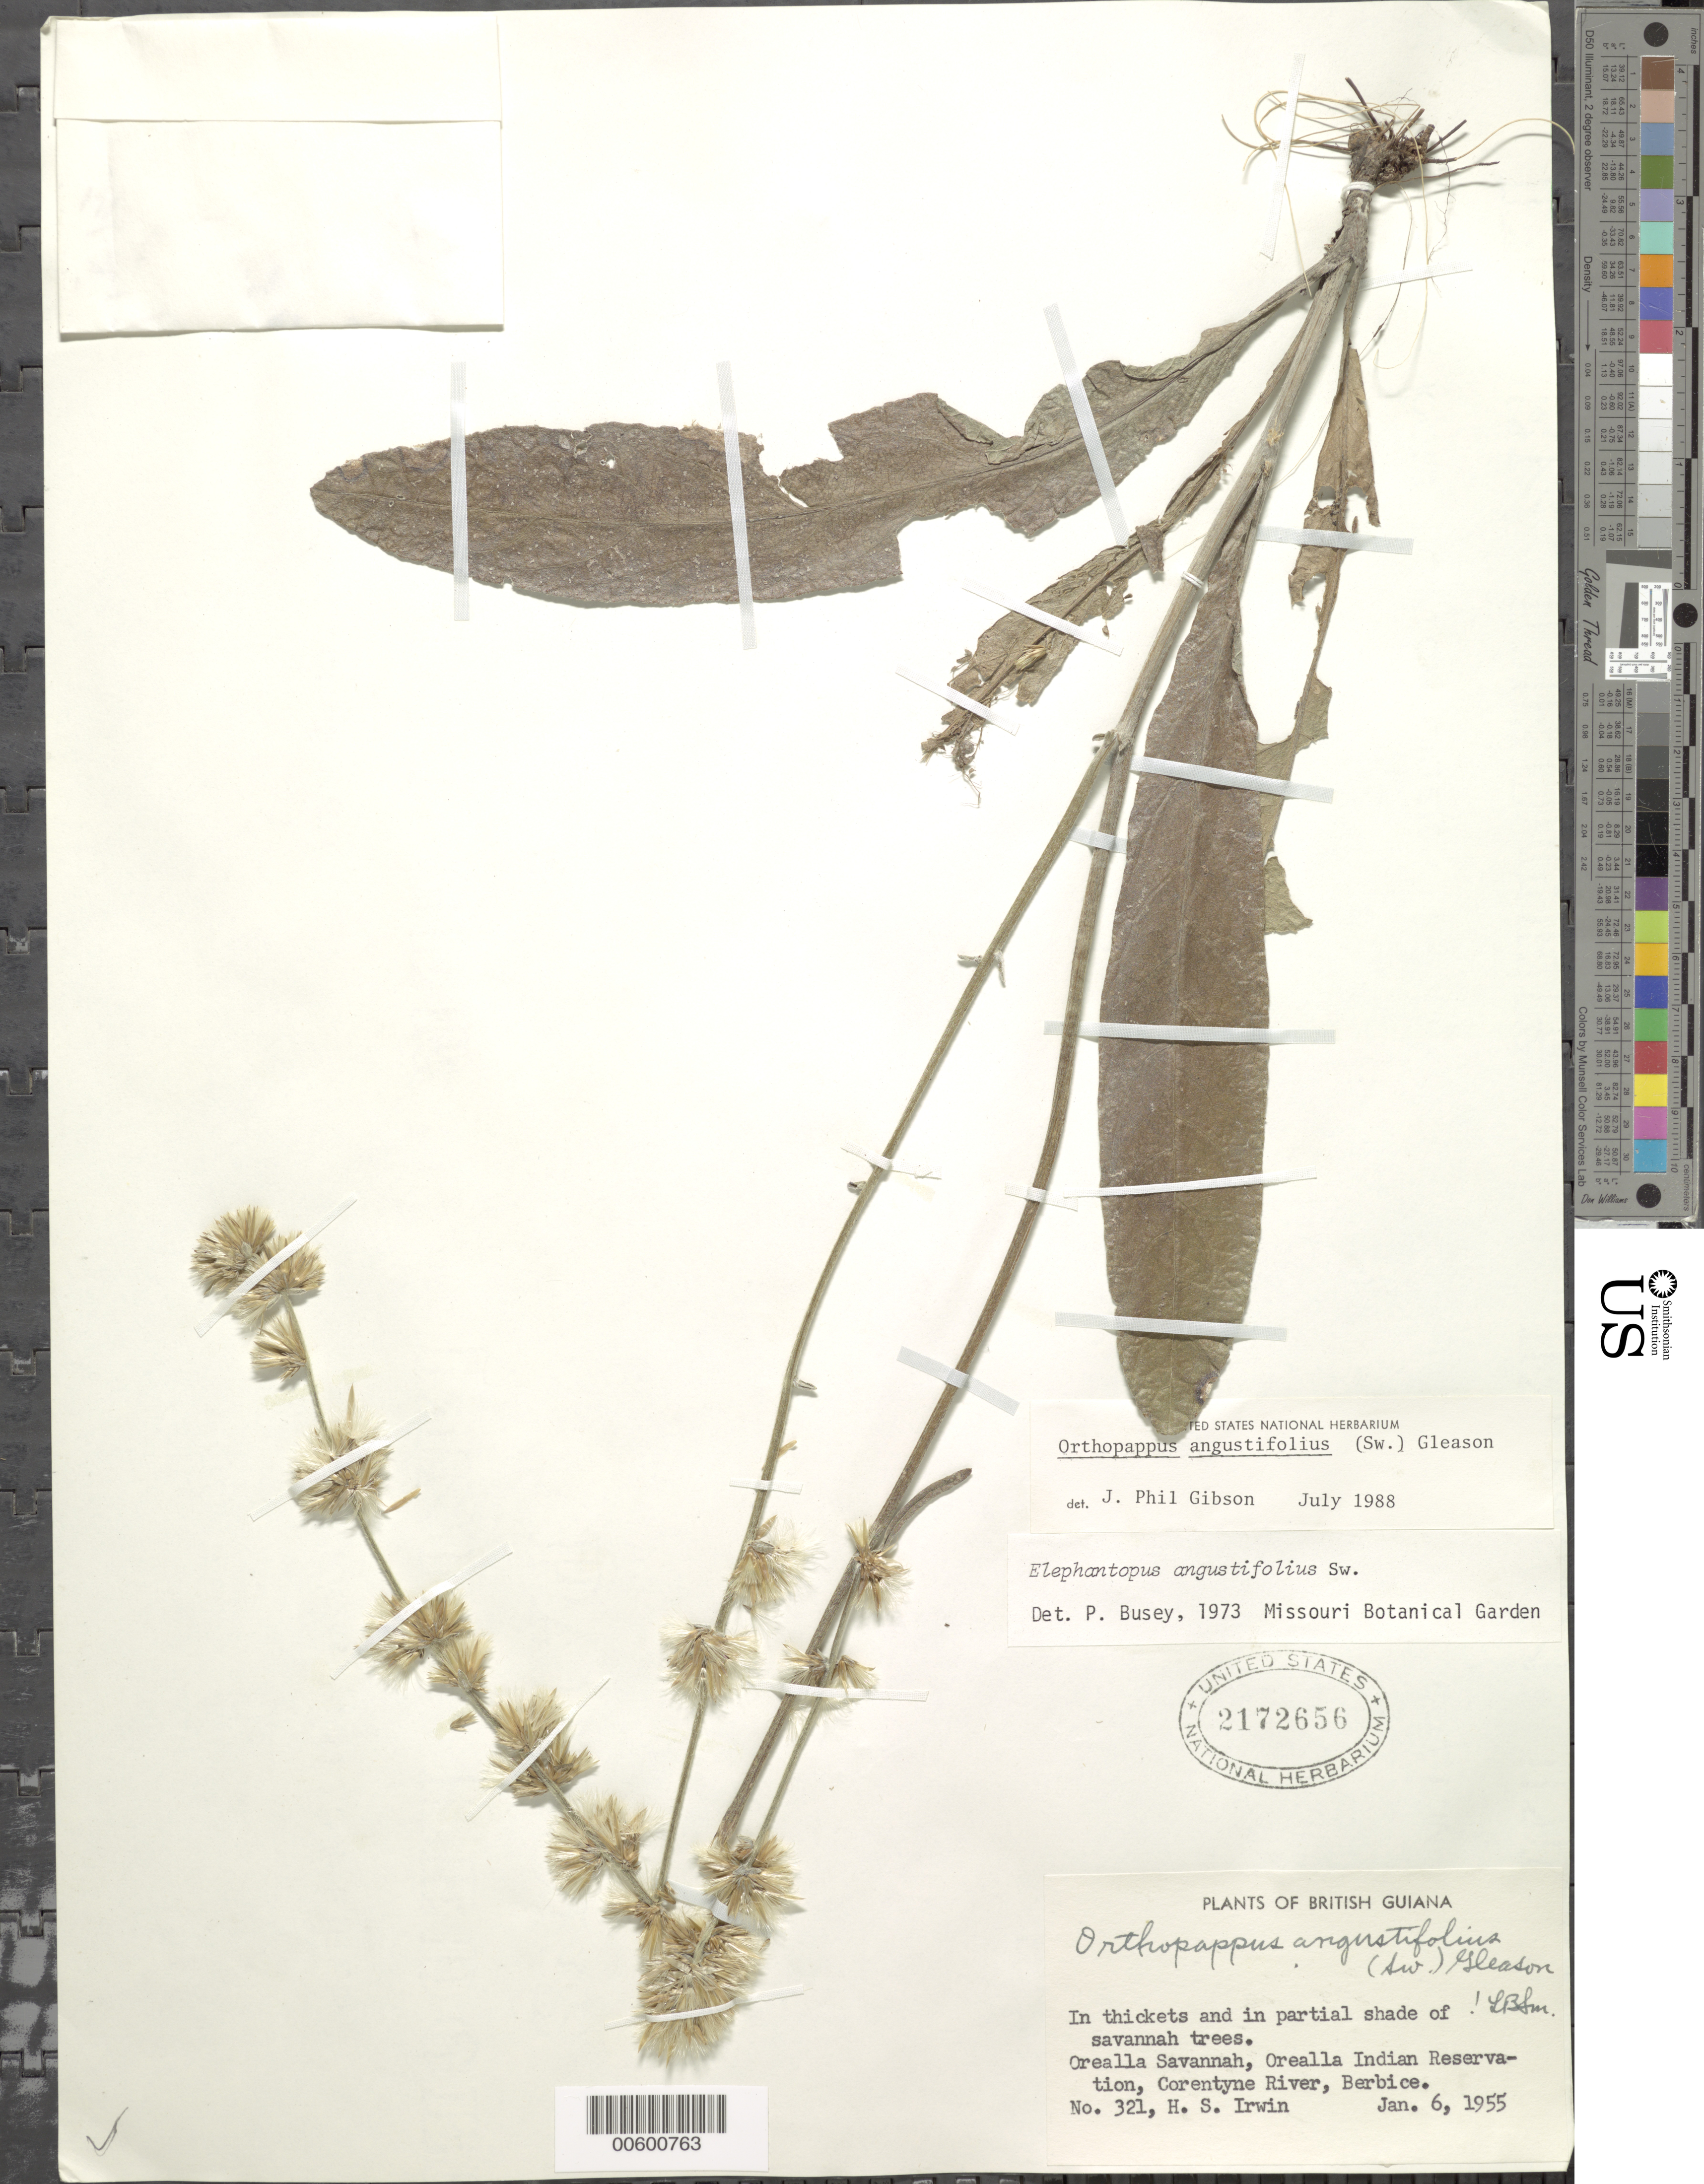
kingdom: Plantae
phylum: Tracheophyta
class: Magnoliopsida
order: Asterales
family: Asteraceae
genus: Orthopappus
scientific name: Orthopappus angustifolius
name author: (Sw.) Gleason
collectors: H. Irwin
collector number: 321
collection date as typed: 6-Jan-55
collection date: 1955-01-06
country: Guyana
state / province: E. Berbice-Corentyne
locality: Orealla Savanna, Orealla Indian Reservation, Corentyne River, Berbice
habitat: Thickets and in partial shade of savannah trees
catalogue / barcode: US 2172656